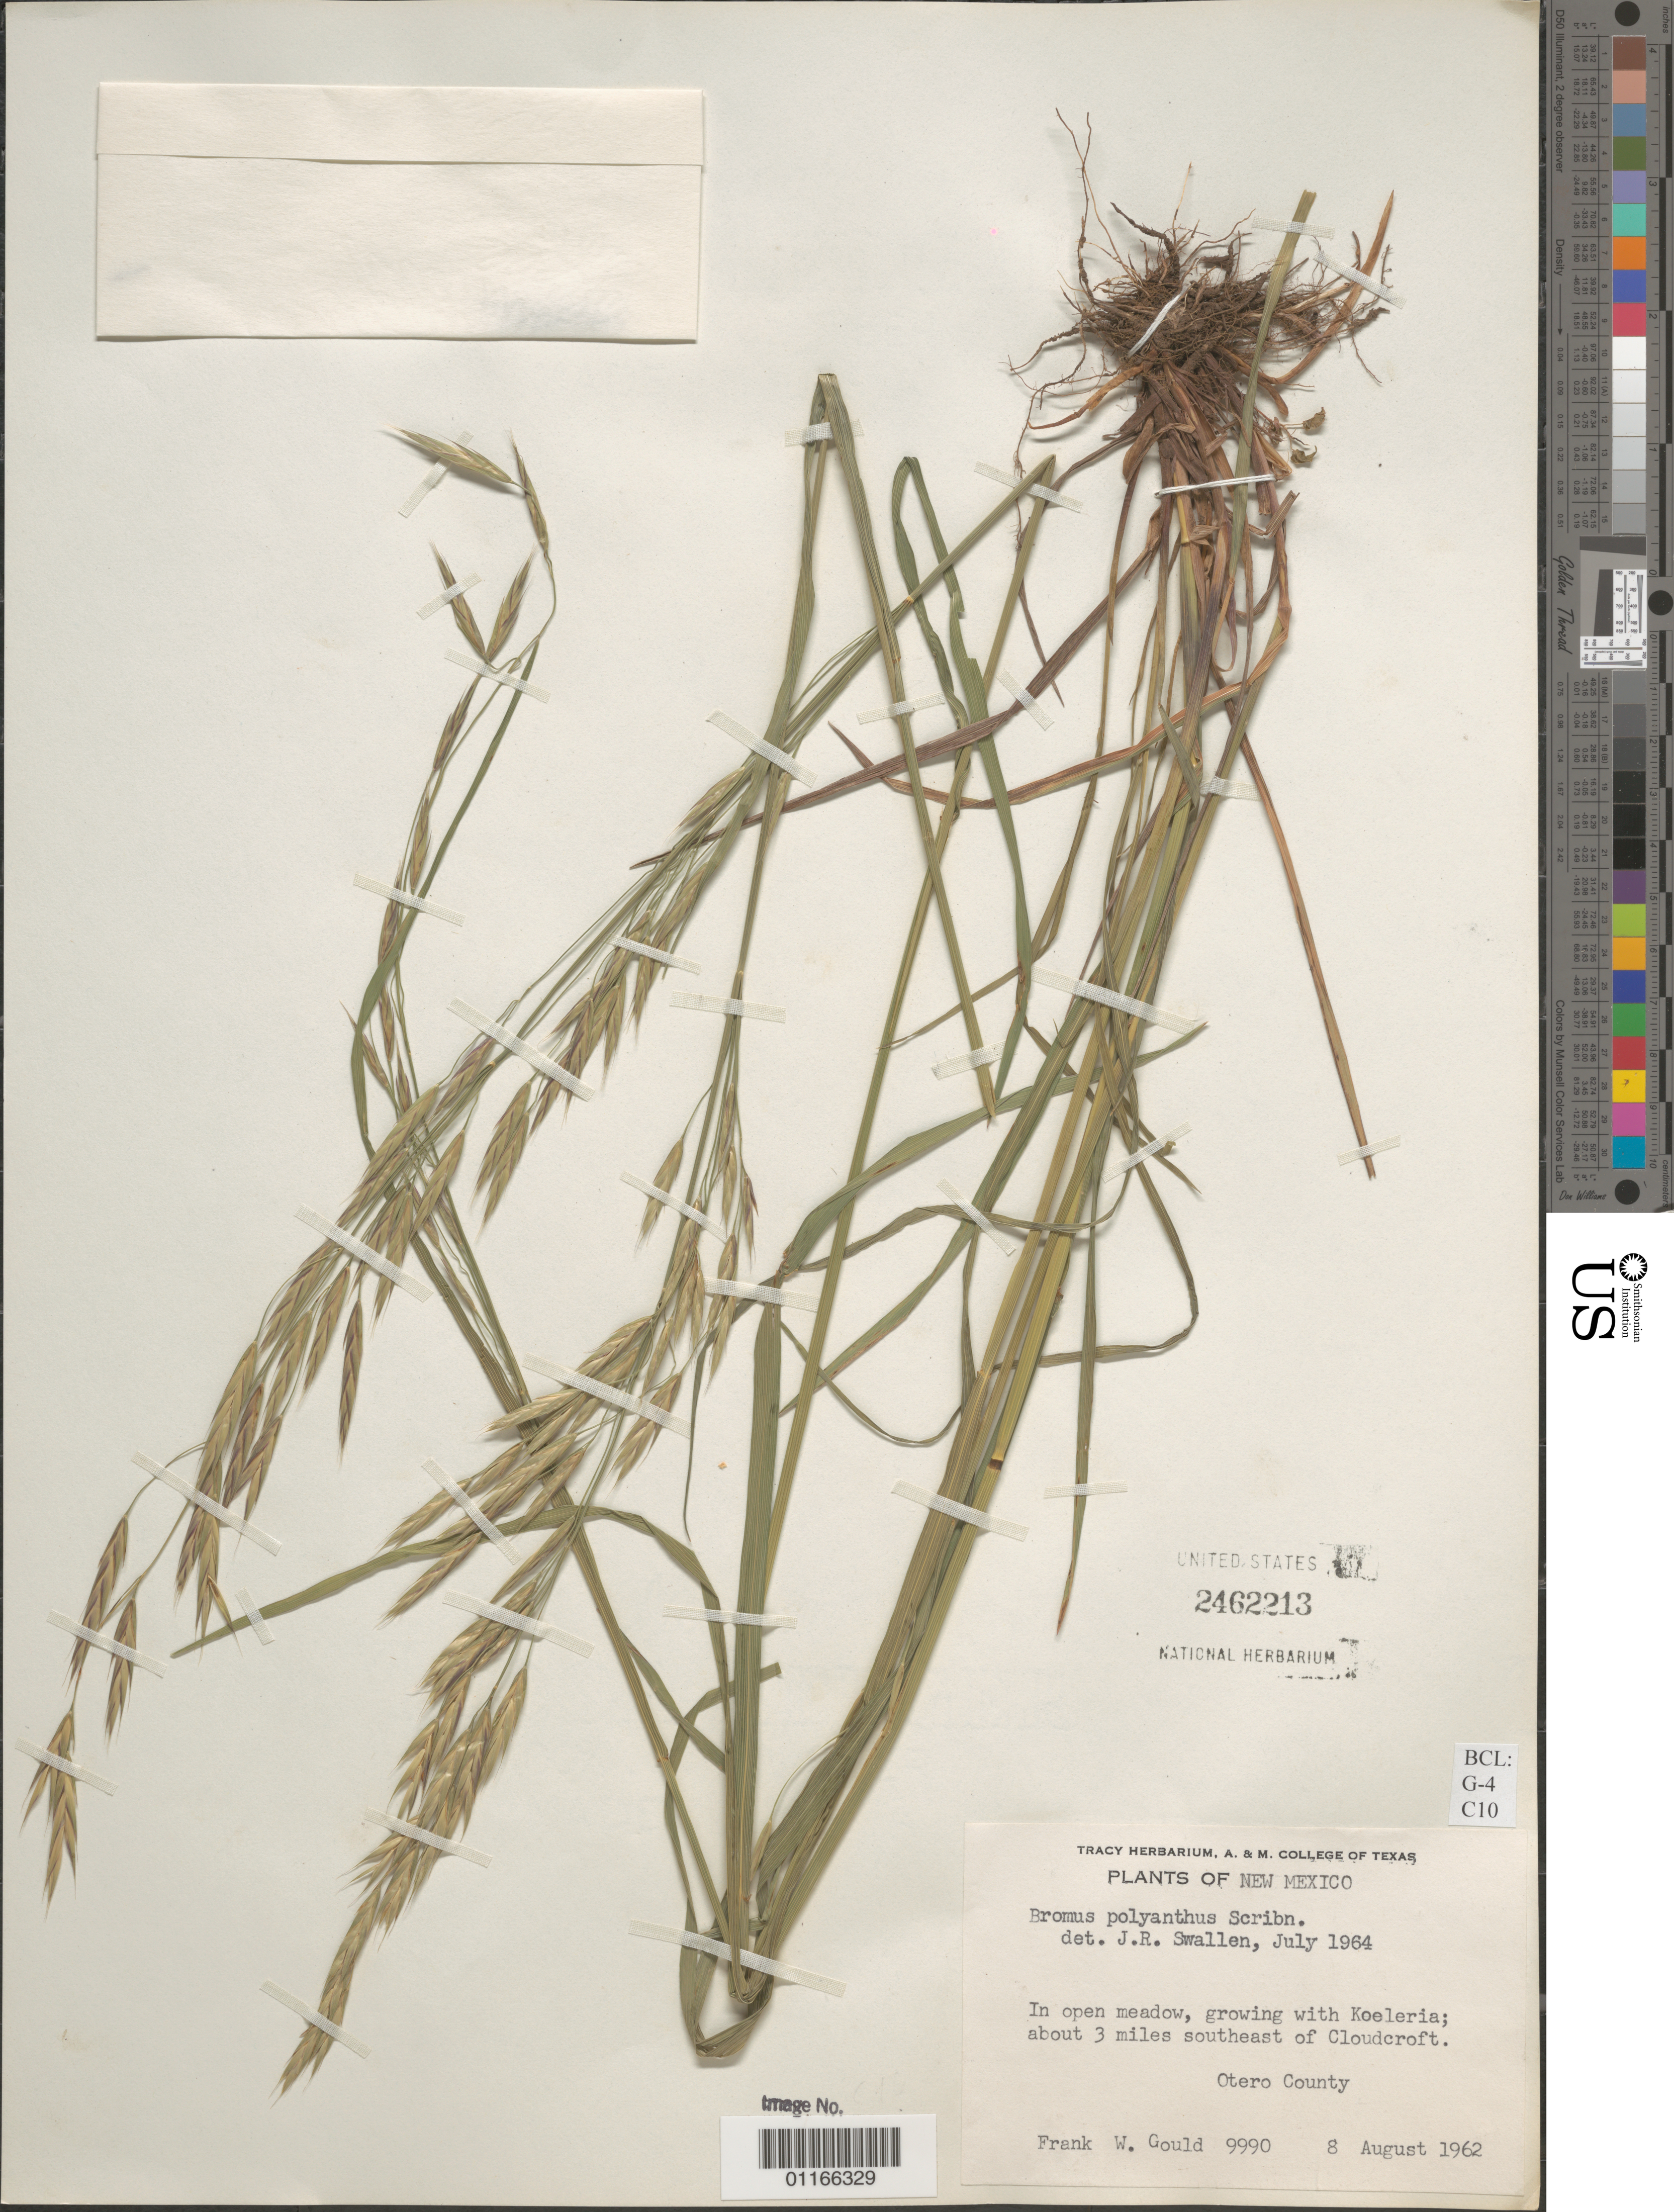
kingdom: Plantae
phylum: Tracheophyta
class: Liliopsida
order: Poales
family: Poaceae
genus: Bromus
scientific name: Bromus polyanthus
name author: Scribn. ex Shear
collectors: F. W. Gould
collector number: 9990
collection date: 1962-08-08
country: United States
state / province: New Mexico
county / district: Otero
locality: About 3 miles southeast of Cloudcroft.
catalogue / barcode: US 2462213